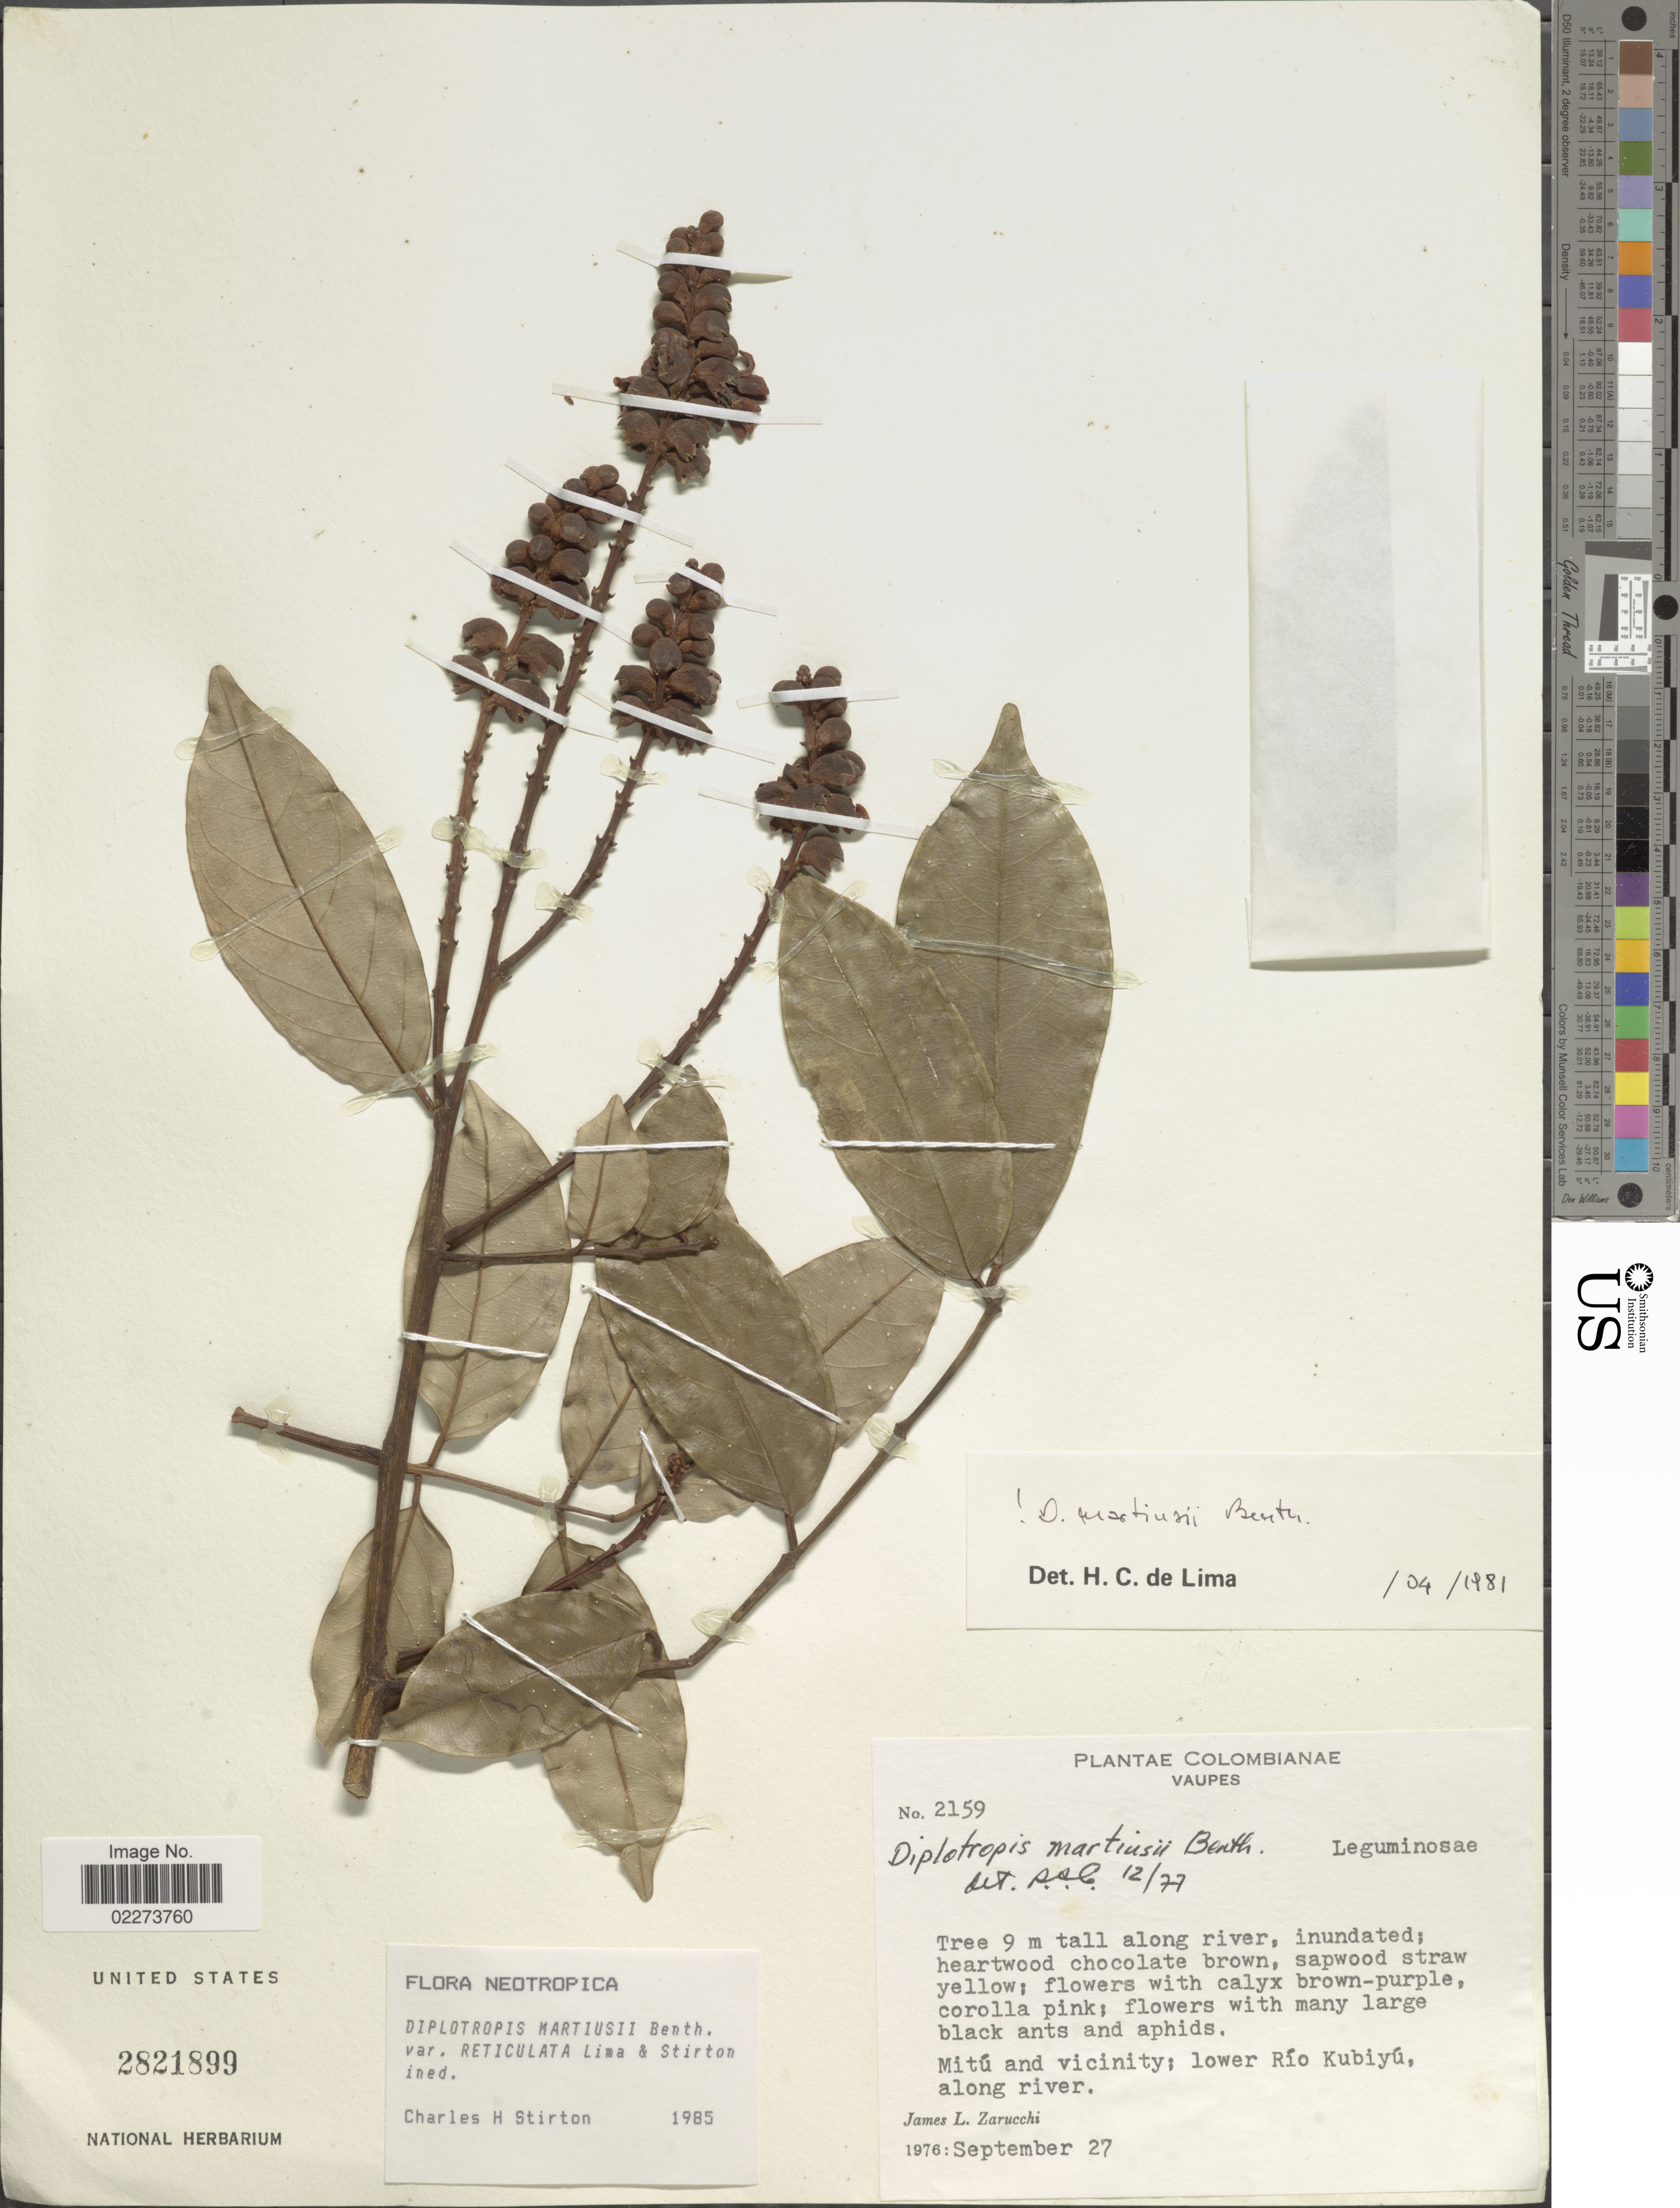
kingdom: Plantae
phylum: Tracheophyta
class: Magnoliopsida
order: Fabales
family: Fabaceae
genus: Diplotropis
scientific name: Diplotropis martiusii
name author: Benth.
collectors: J. L. Zarucchi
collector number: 2159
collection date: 1976-09-27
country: Colombia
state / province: Vaupés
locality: Vaupes, Mitu and vicinity: lower Rio Kubiyu, along river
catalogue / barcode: US 2821899